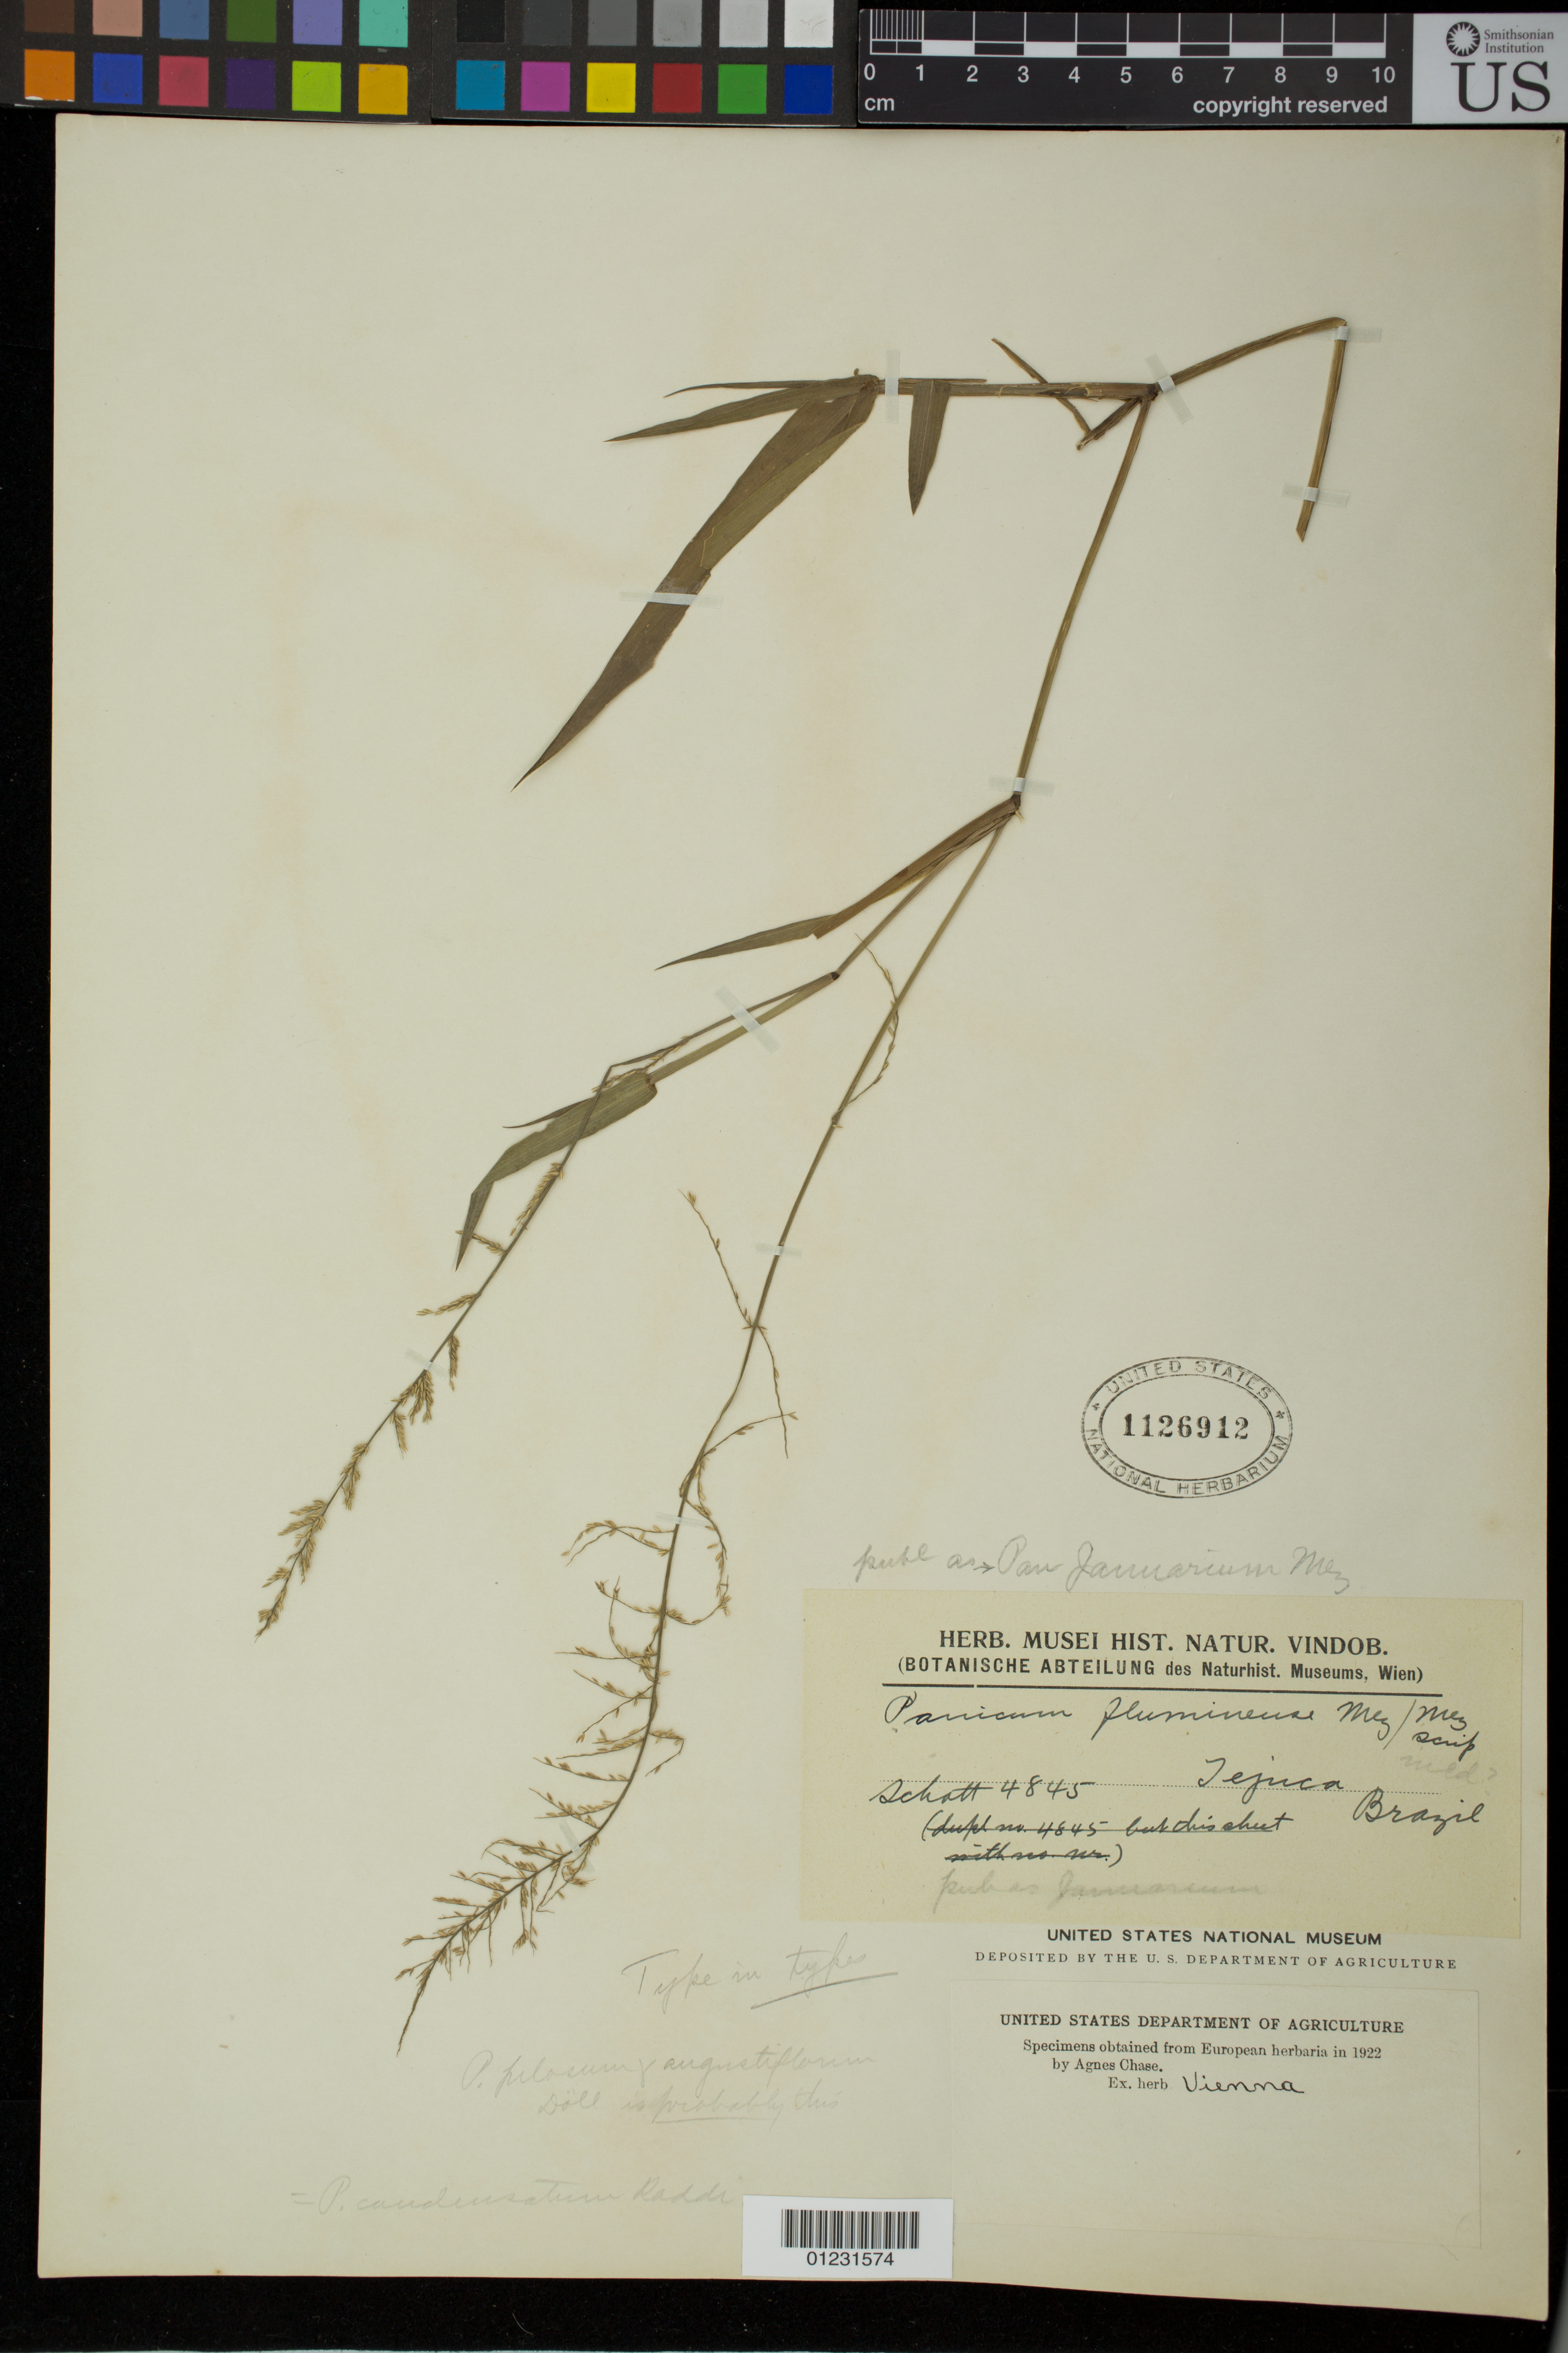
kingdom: Plantae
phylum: Tracheophyta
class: Liliopsida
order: Poales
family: Poaceae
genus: Panicum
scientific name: Panicum januarium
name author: Mez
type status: Isosyntype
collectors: Schott, --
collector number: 4845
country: Brazil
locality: Tejuca.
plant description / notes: Fragmentary material of type specimen ex herb. Hackel.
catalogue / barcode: US 1126912